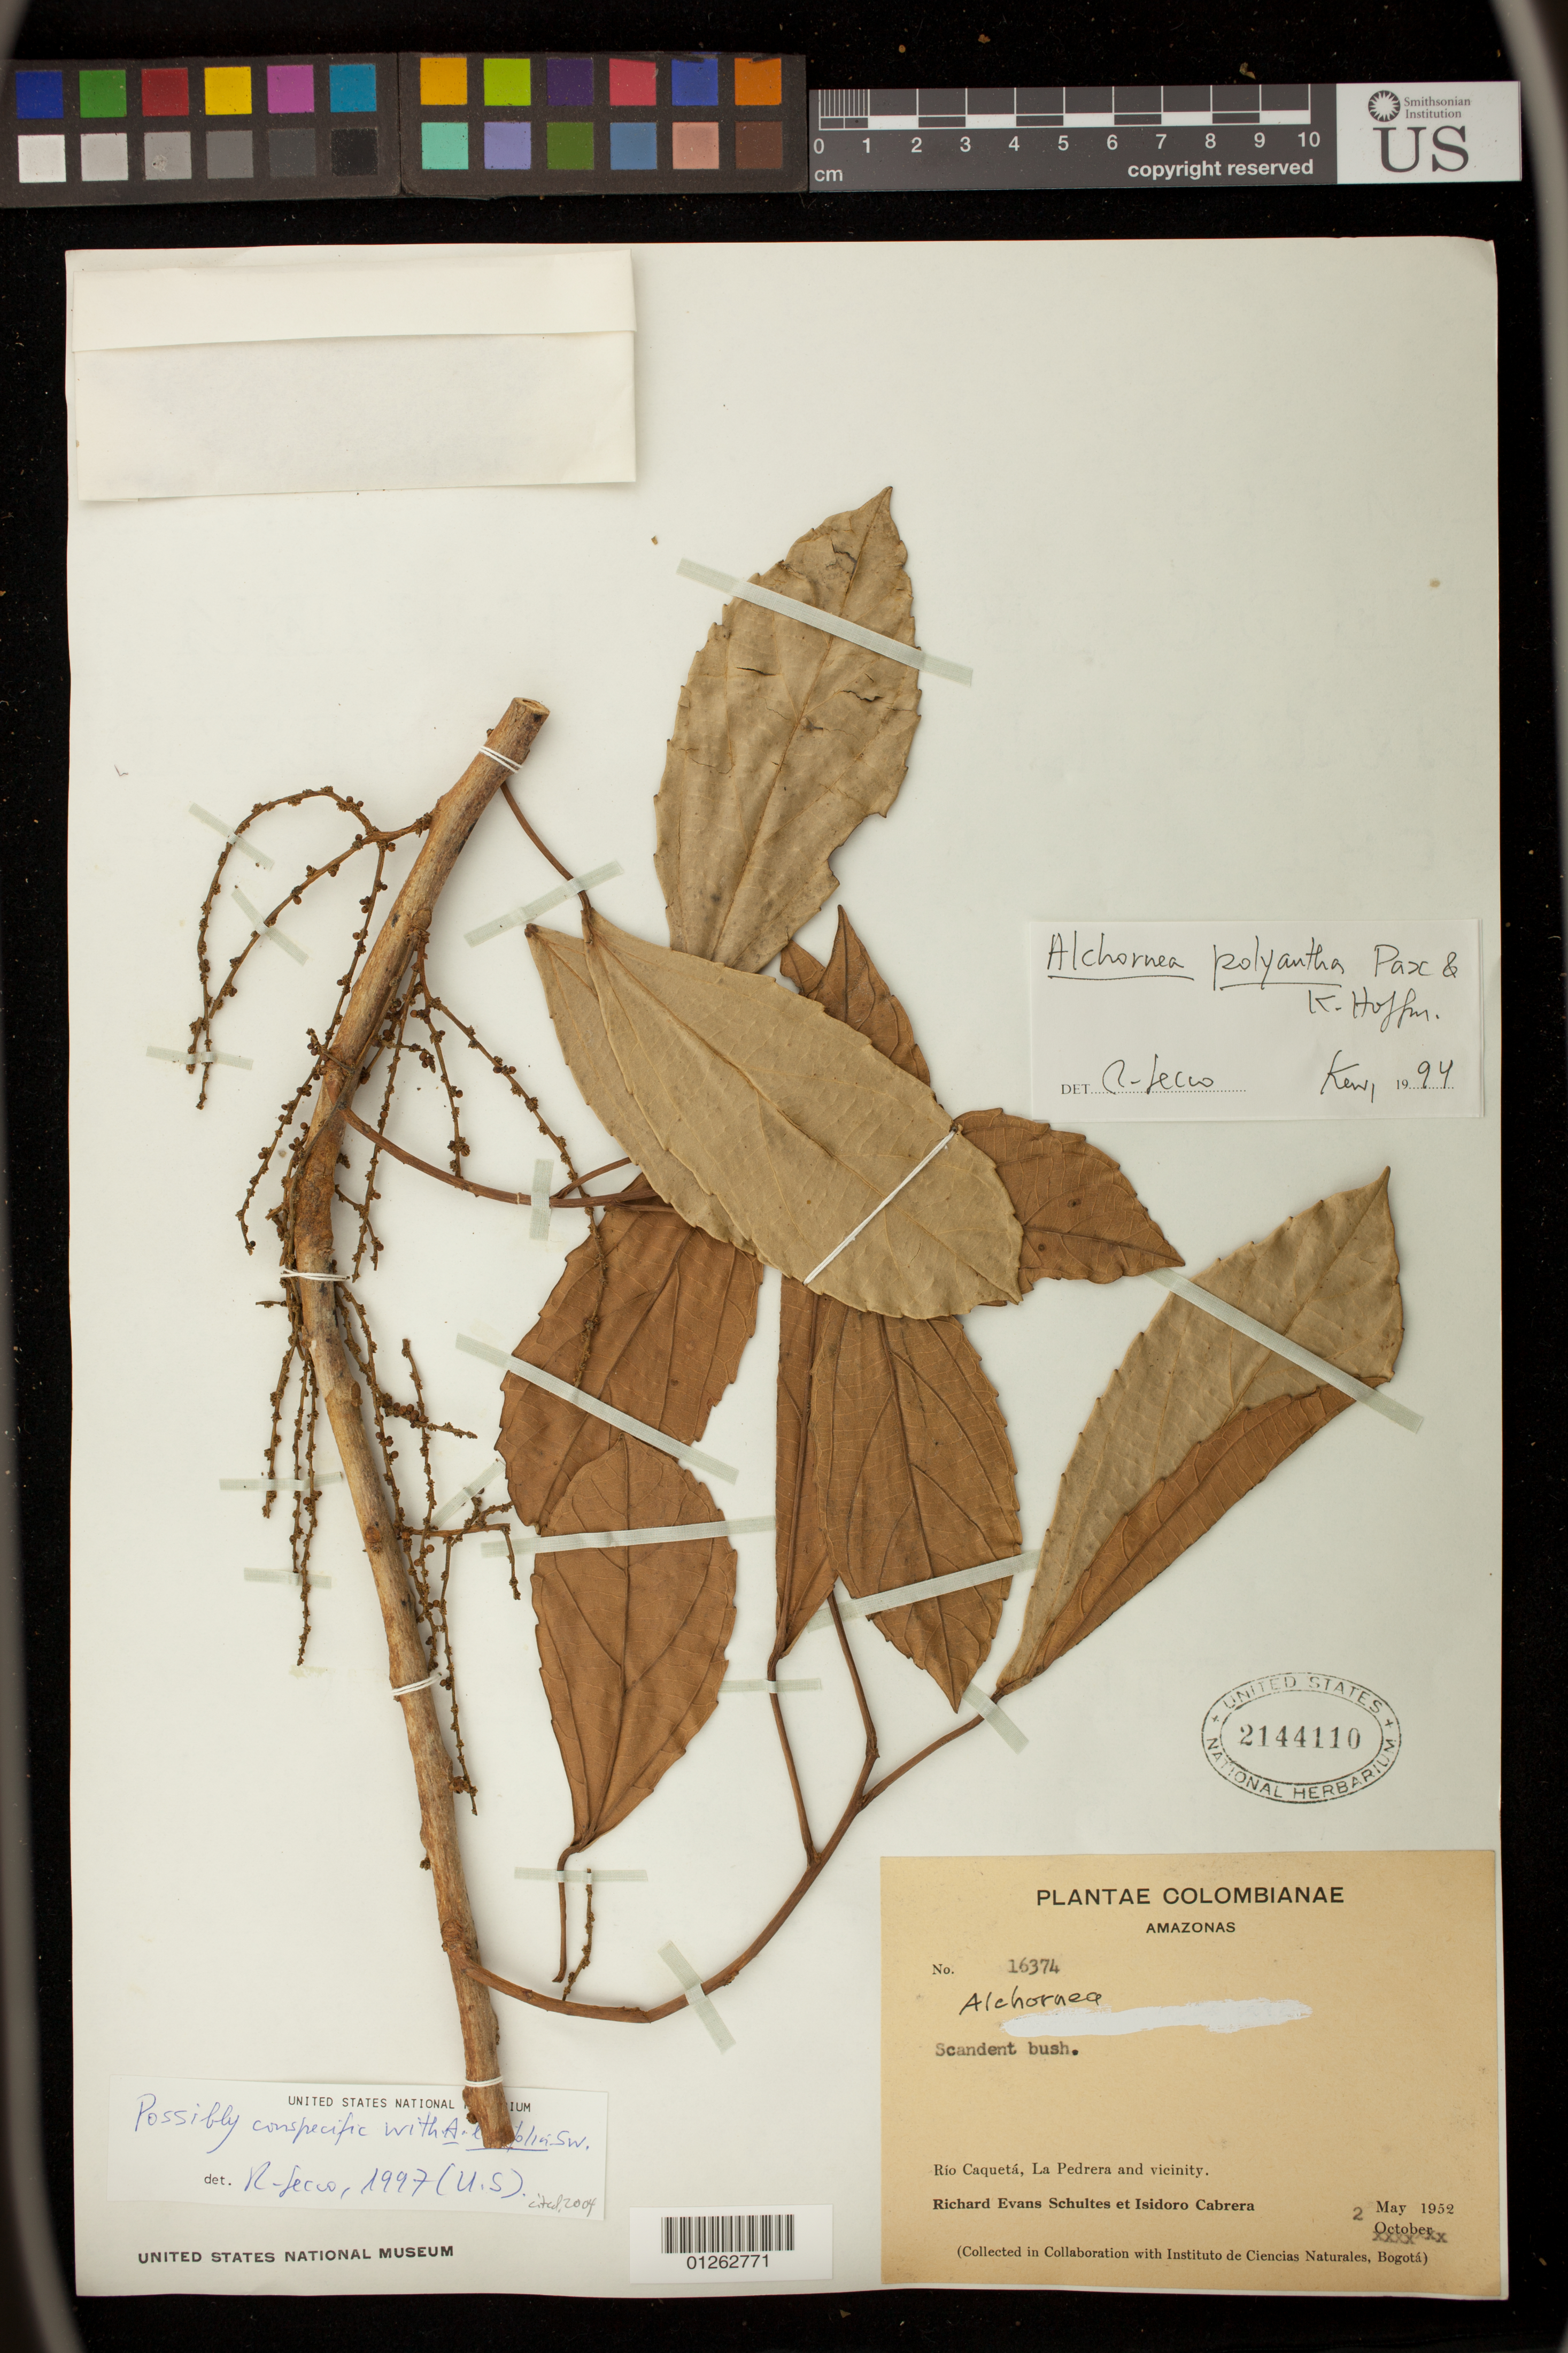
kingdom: Plantae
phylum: Tracheophyta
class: Magnoliopsida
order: Malpighiales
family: Euphorbiaceae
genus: Alchornea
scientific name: Alchornea latifolia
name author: Sw.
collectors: R. E. Schultes & I. Cabrera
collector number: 16374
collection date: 1952-05-02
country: Colombia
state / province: Amazônas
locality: Rio Caqueta, La Pedrera and vicinity.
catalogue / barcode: US 2144110